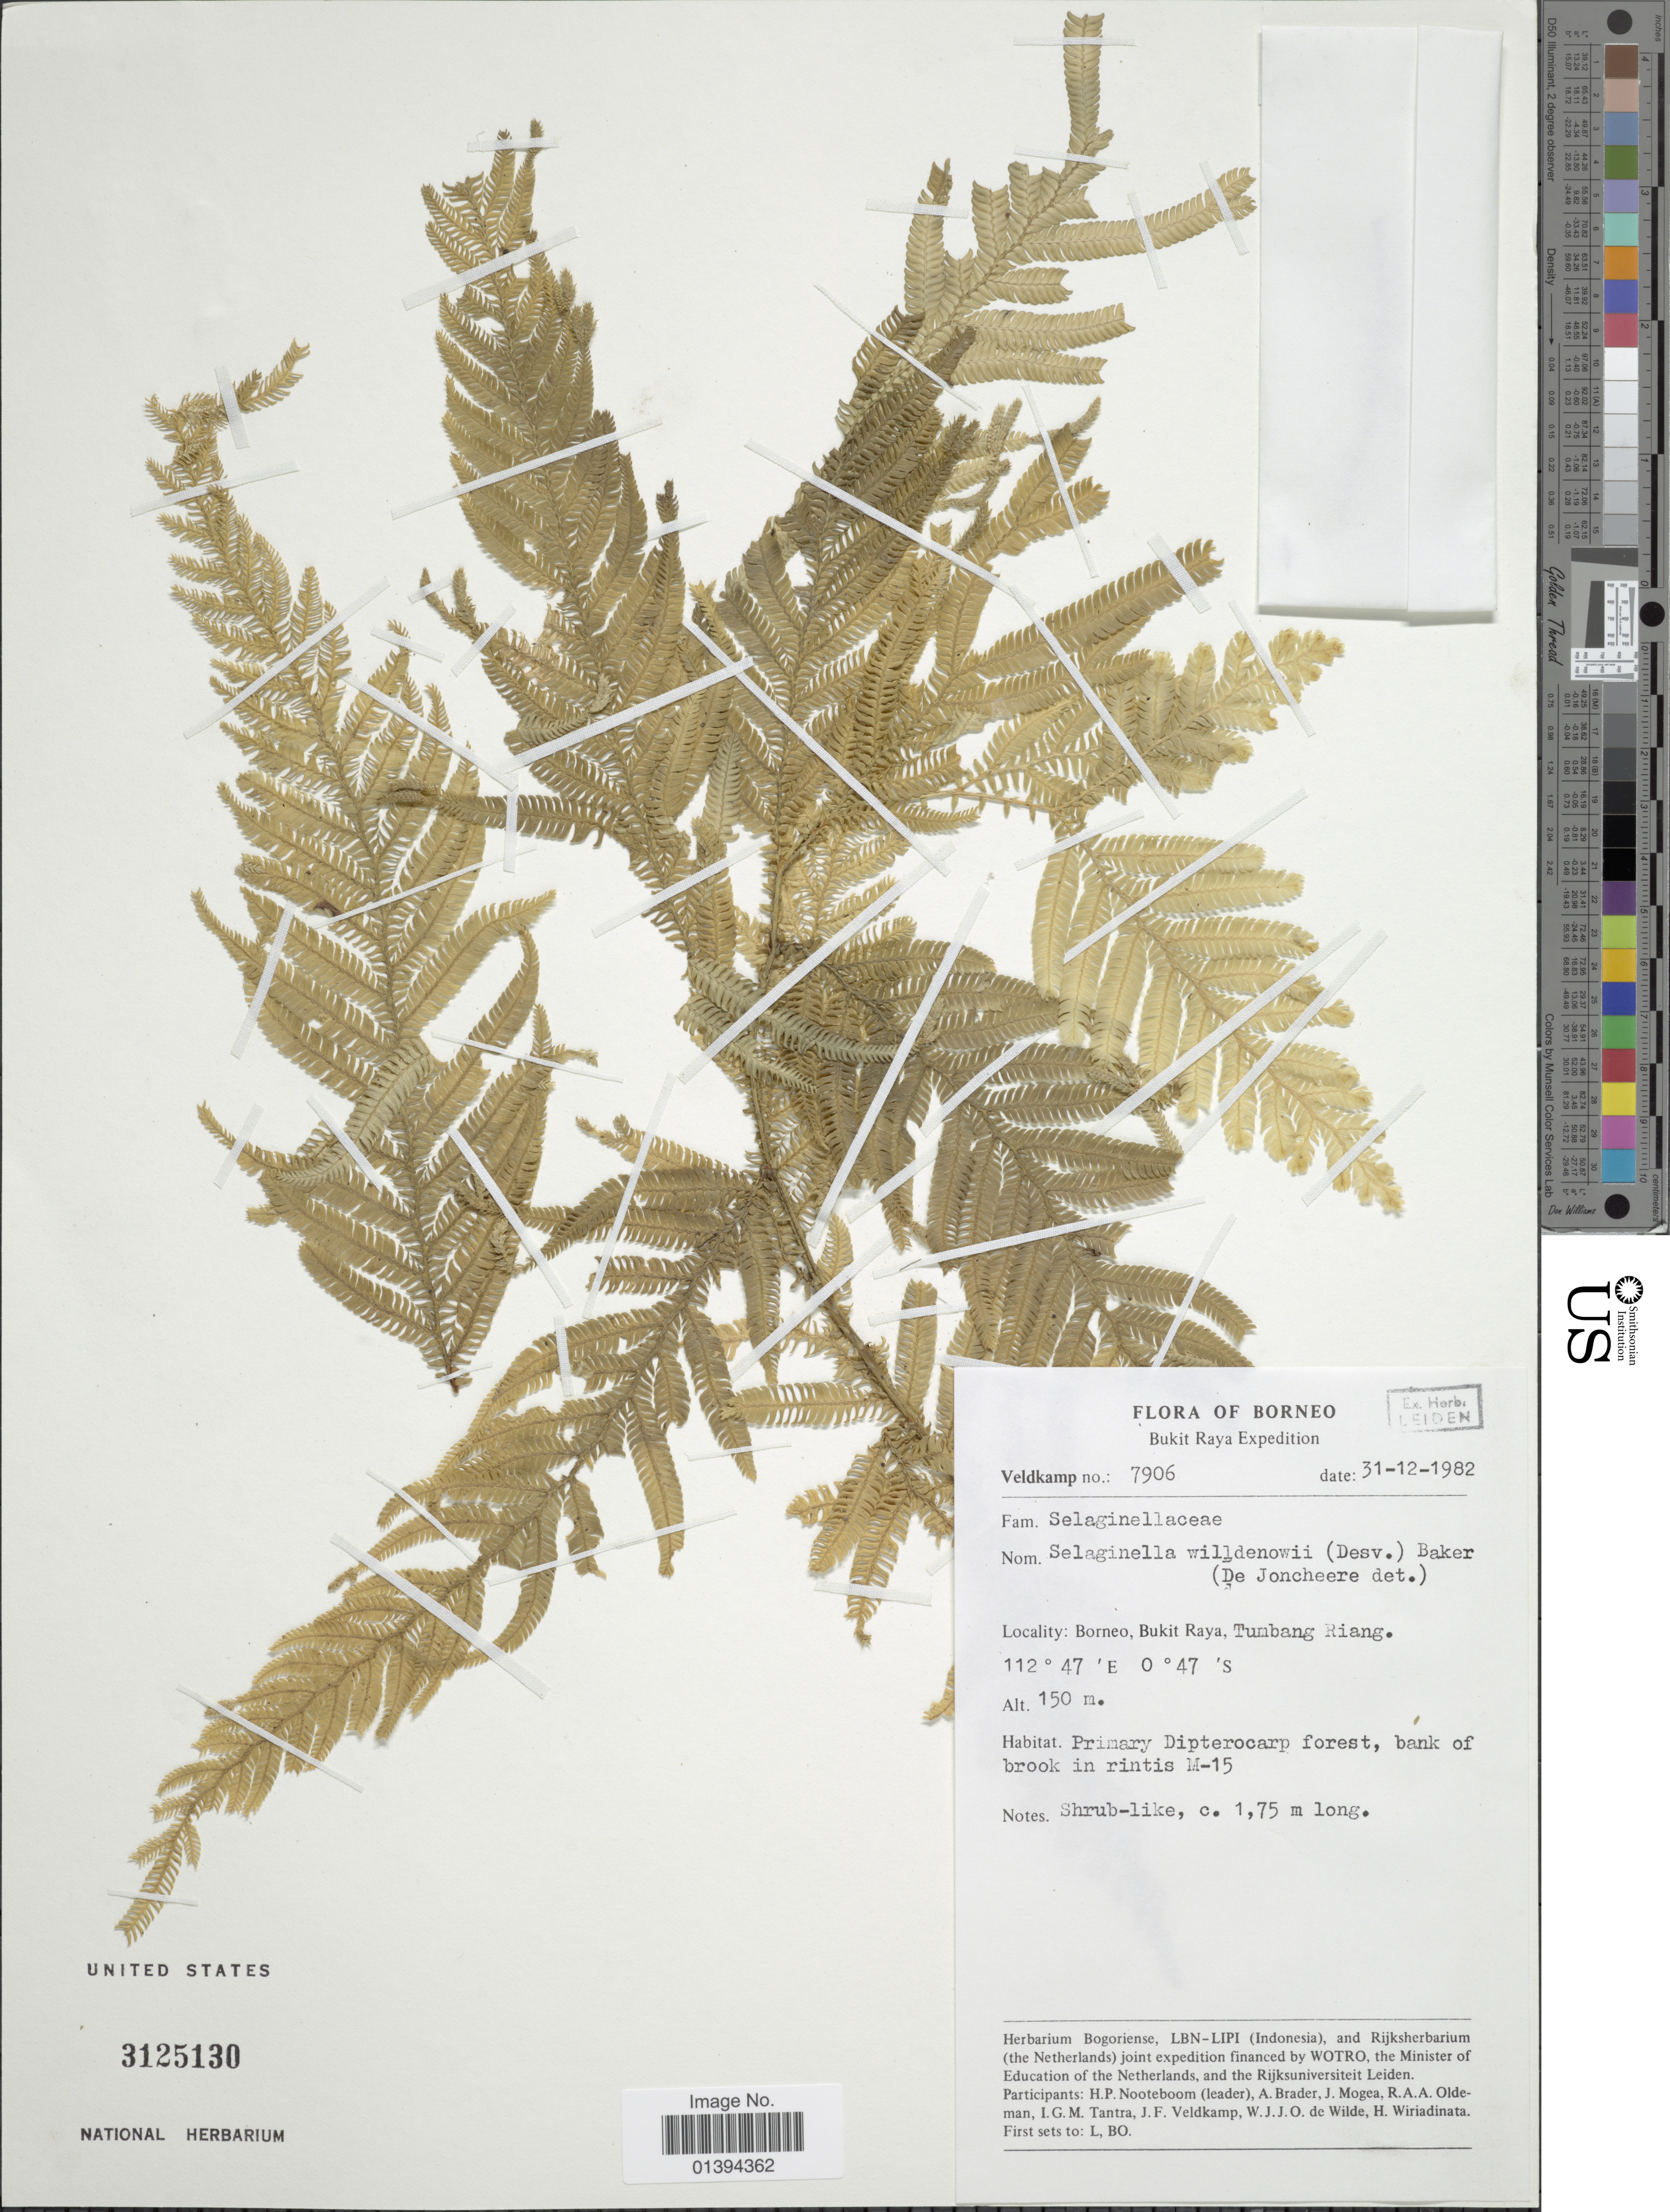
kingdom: Plantae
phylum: Tracheophyta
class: Lycopodiopsida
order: Selaginellales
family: Selaginellaceae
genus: Selaginella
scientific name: Selaginella willdenowii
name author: (Desv. ex Poir.) Baker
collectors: J. F. Veldkamp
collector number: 7906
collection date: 1982-12-31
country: Indonesia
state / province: Kalimantan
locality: Borneo, Bukit Raya, Tumbang Riang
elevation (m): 150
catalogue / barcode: US 3125130